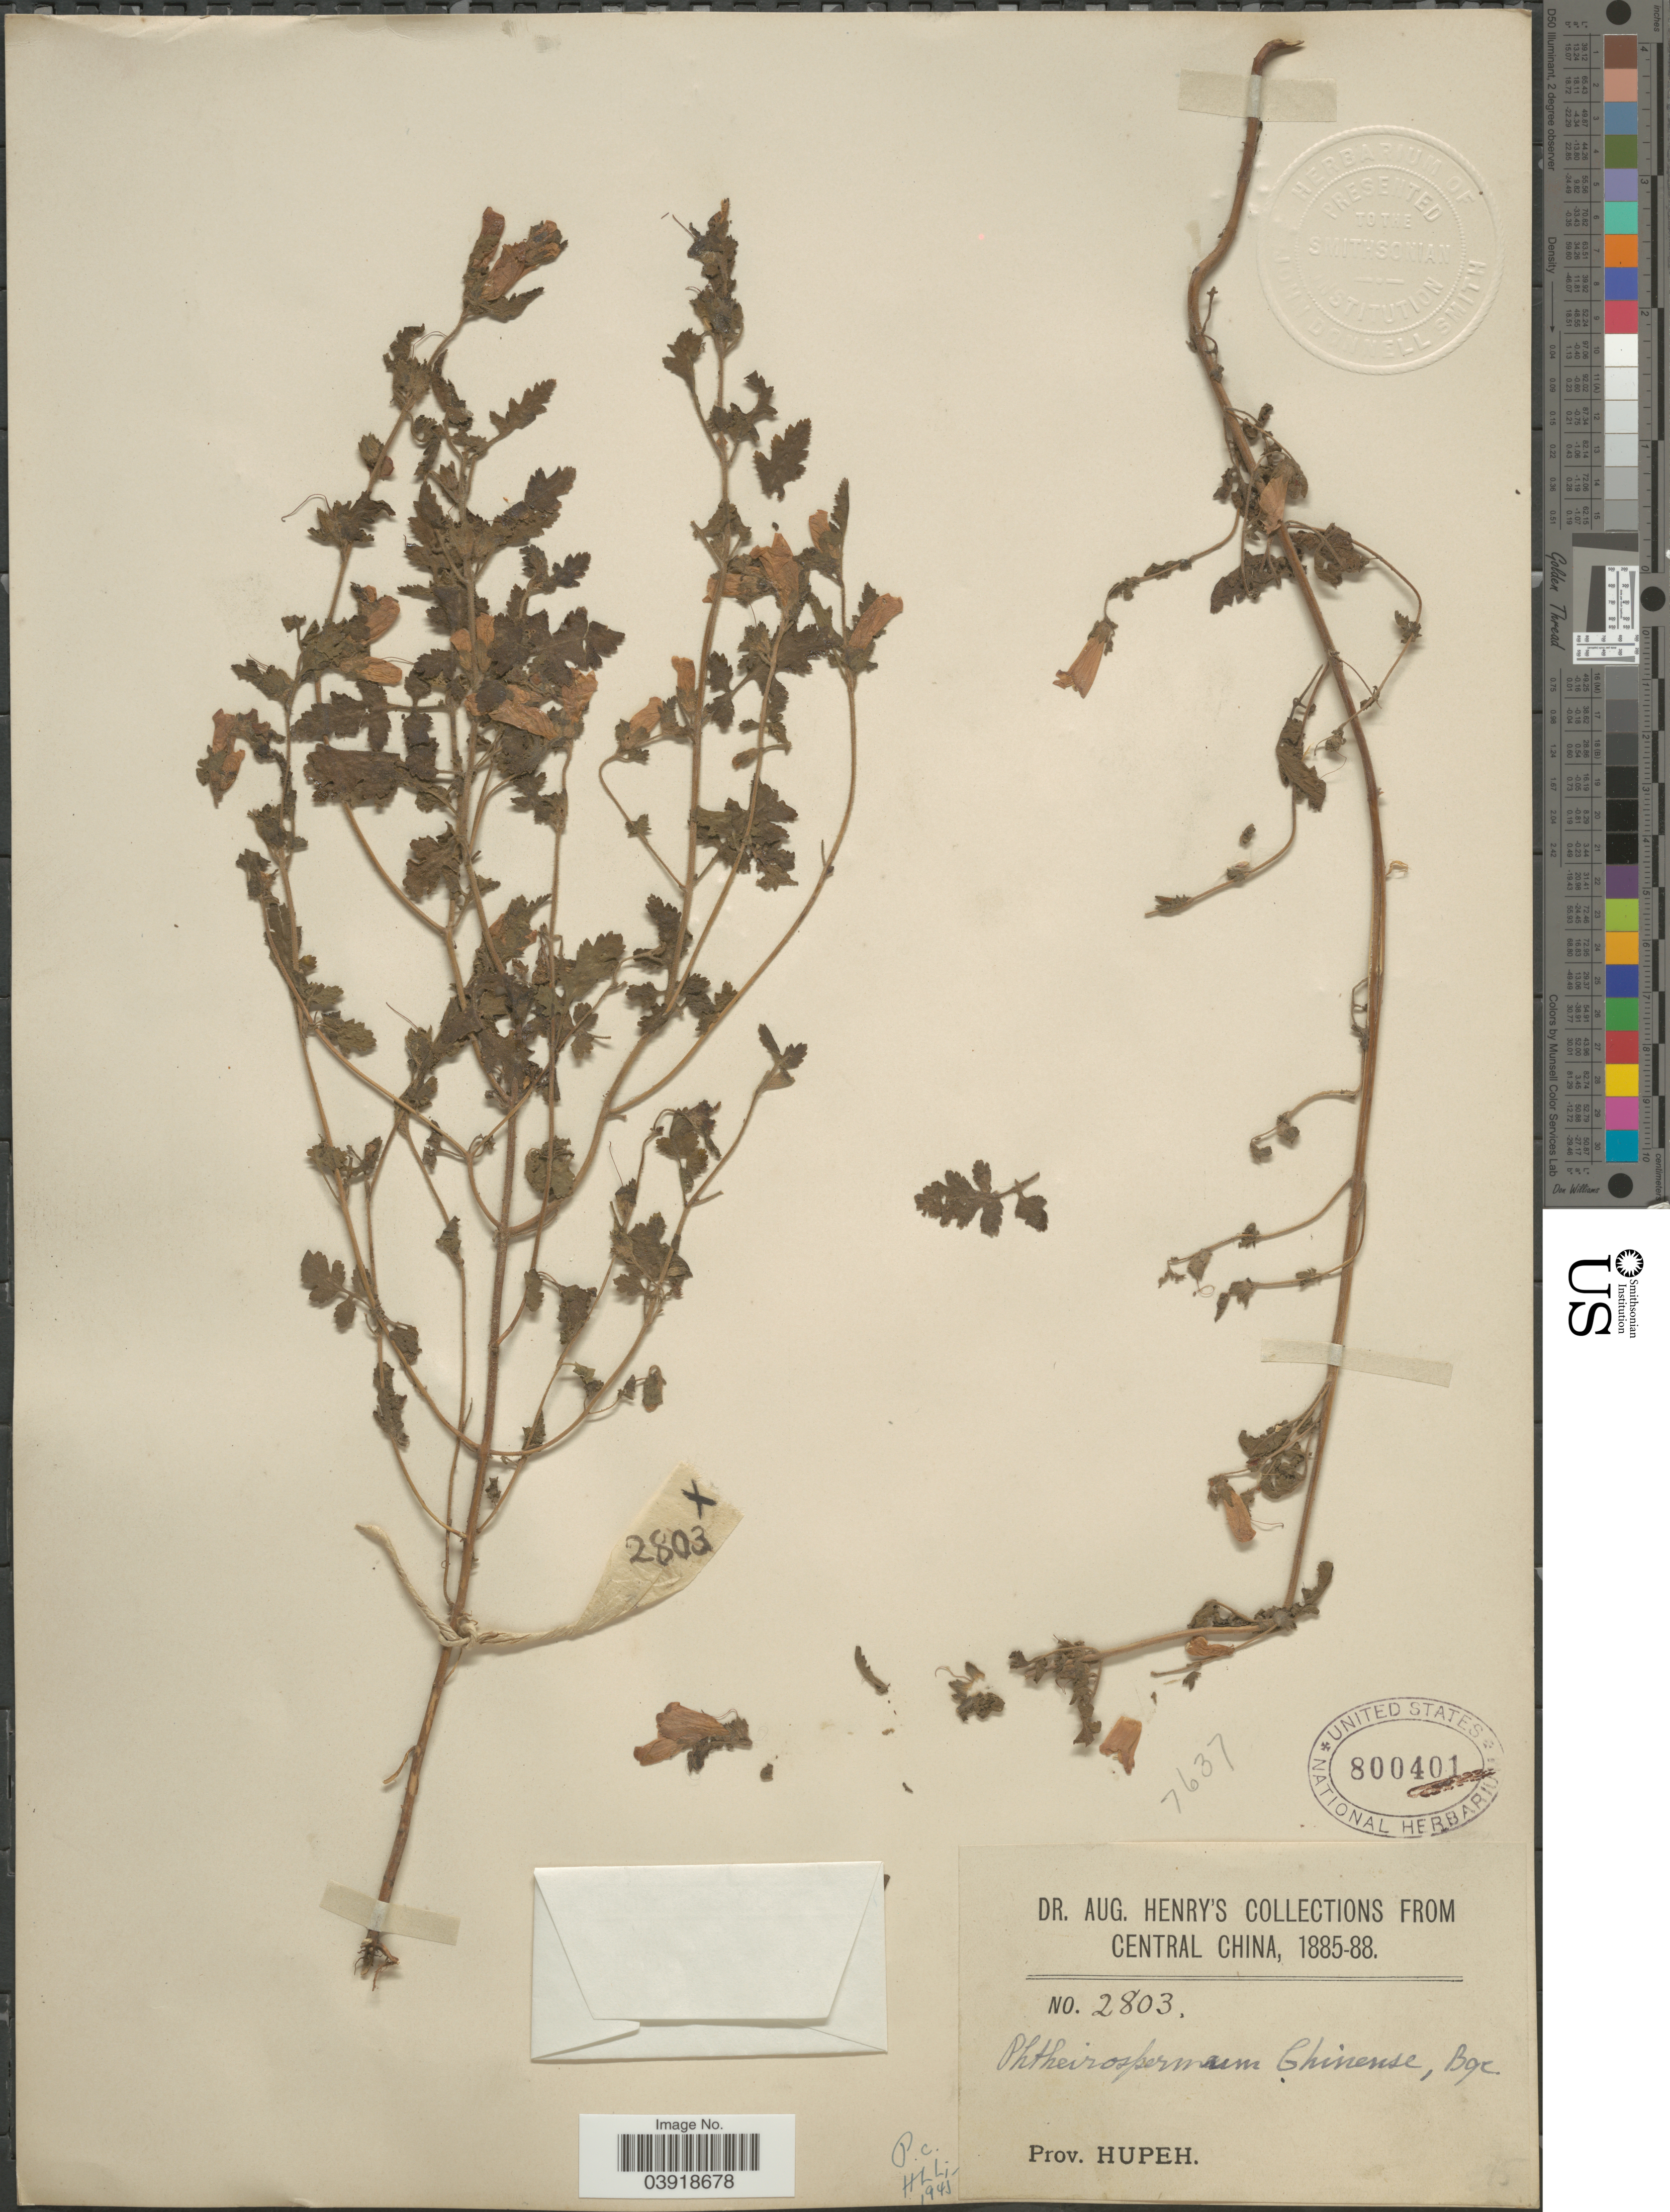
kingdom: Plantae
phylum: Tracheophyta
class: Magnoliopsida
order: Lamiales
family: Orobanchaceae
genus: Phtheirospermum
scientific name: Phtheirospermum chinense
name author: Bunge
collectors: A. Henry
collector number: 2803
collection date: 1885/1888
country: China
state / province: Hubei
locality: Central China. Prov. Hupeh.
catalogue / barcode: US 800401